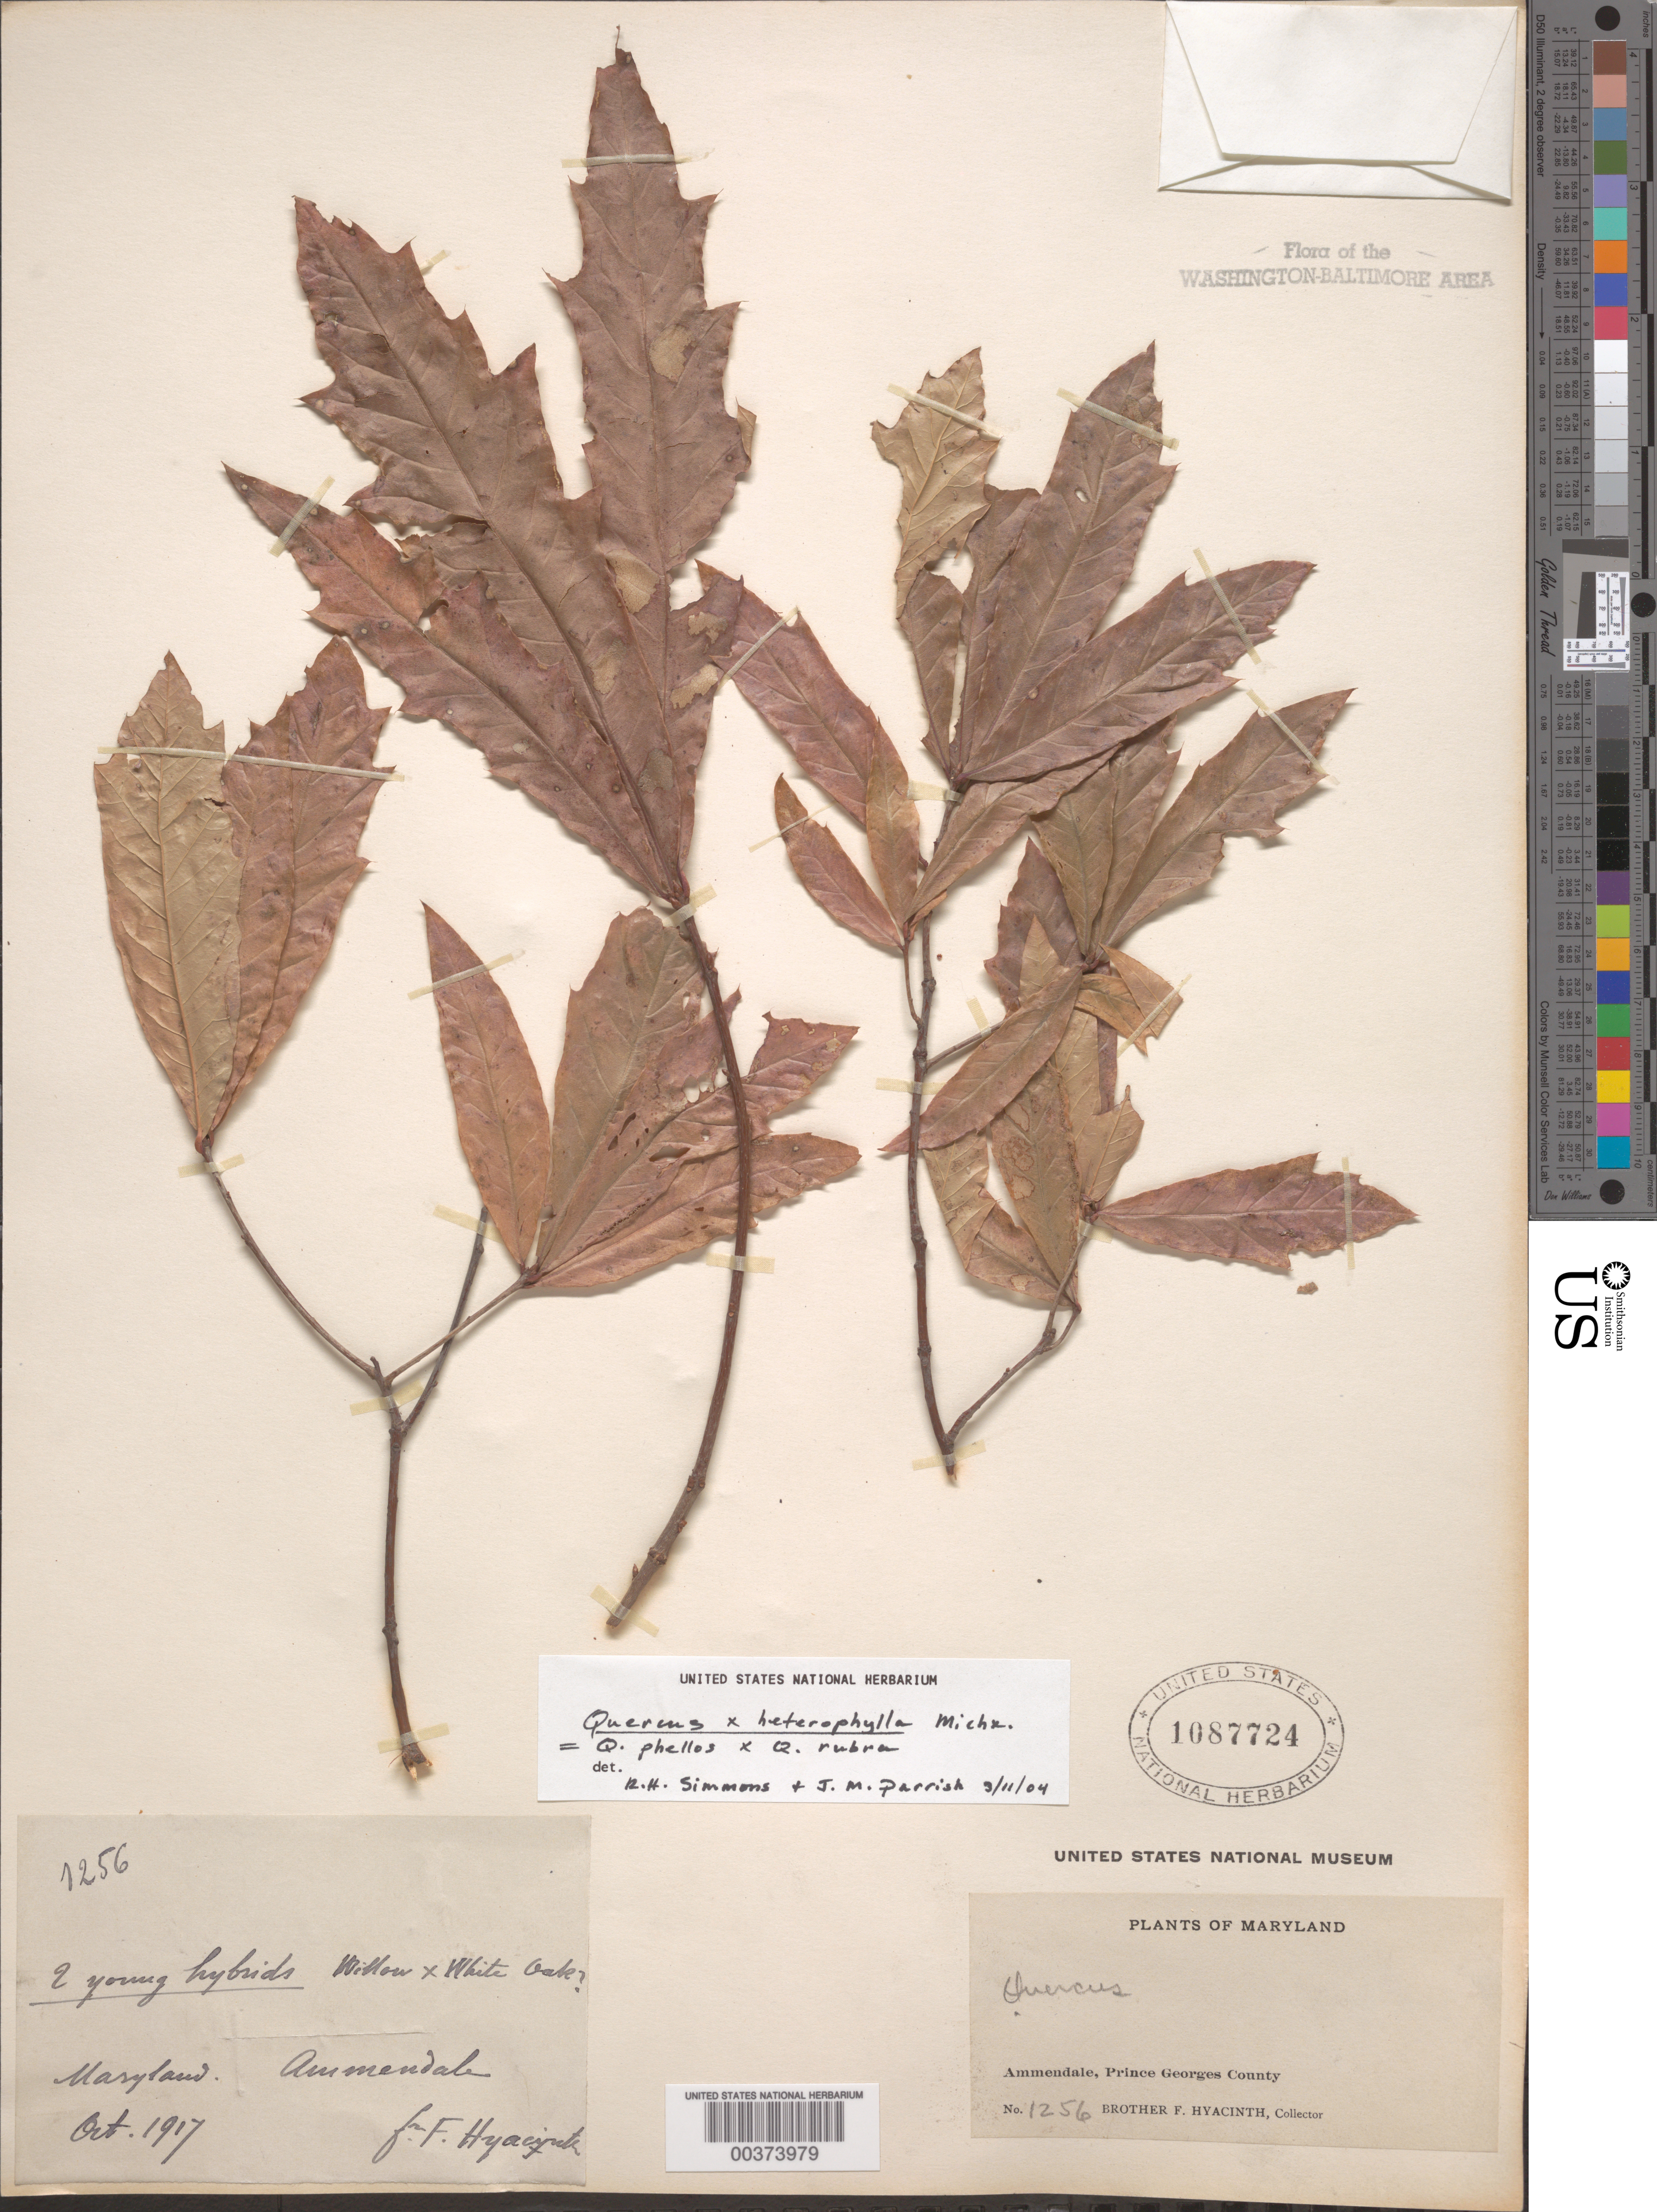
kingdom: Plantae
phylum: Tracheophyta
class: Magnoliopsida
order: Fagales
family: Fagaceae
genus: Quercus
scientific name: Quercus x heterophylla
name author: Michx.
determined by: Simmons, R. H., (UNITED STATES)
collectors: F. Hyacinth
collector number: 1256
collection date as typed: Oct 1917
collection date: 1917-10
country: United States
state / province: Maryland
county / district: Prince George's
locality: Ammendale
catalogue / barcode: US 1087724